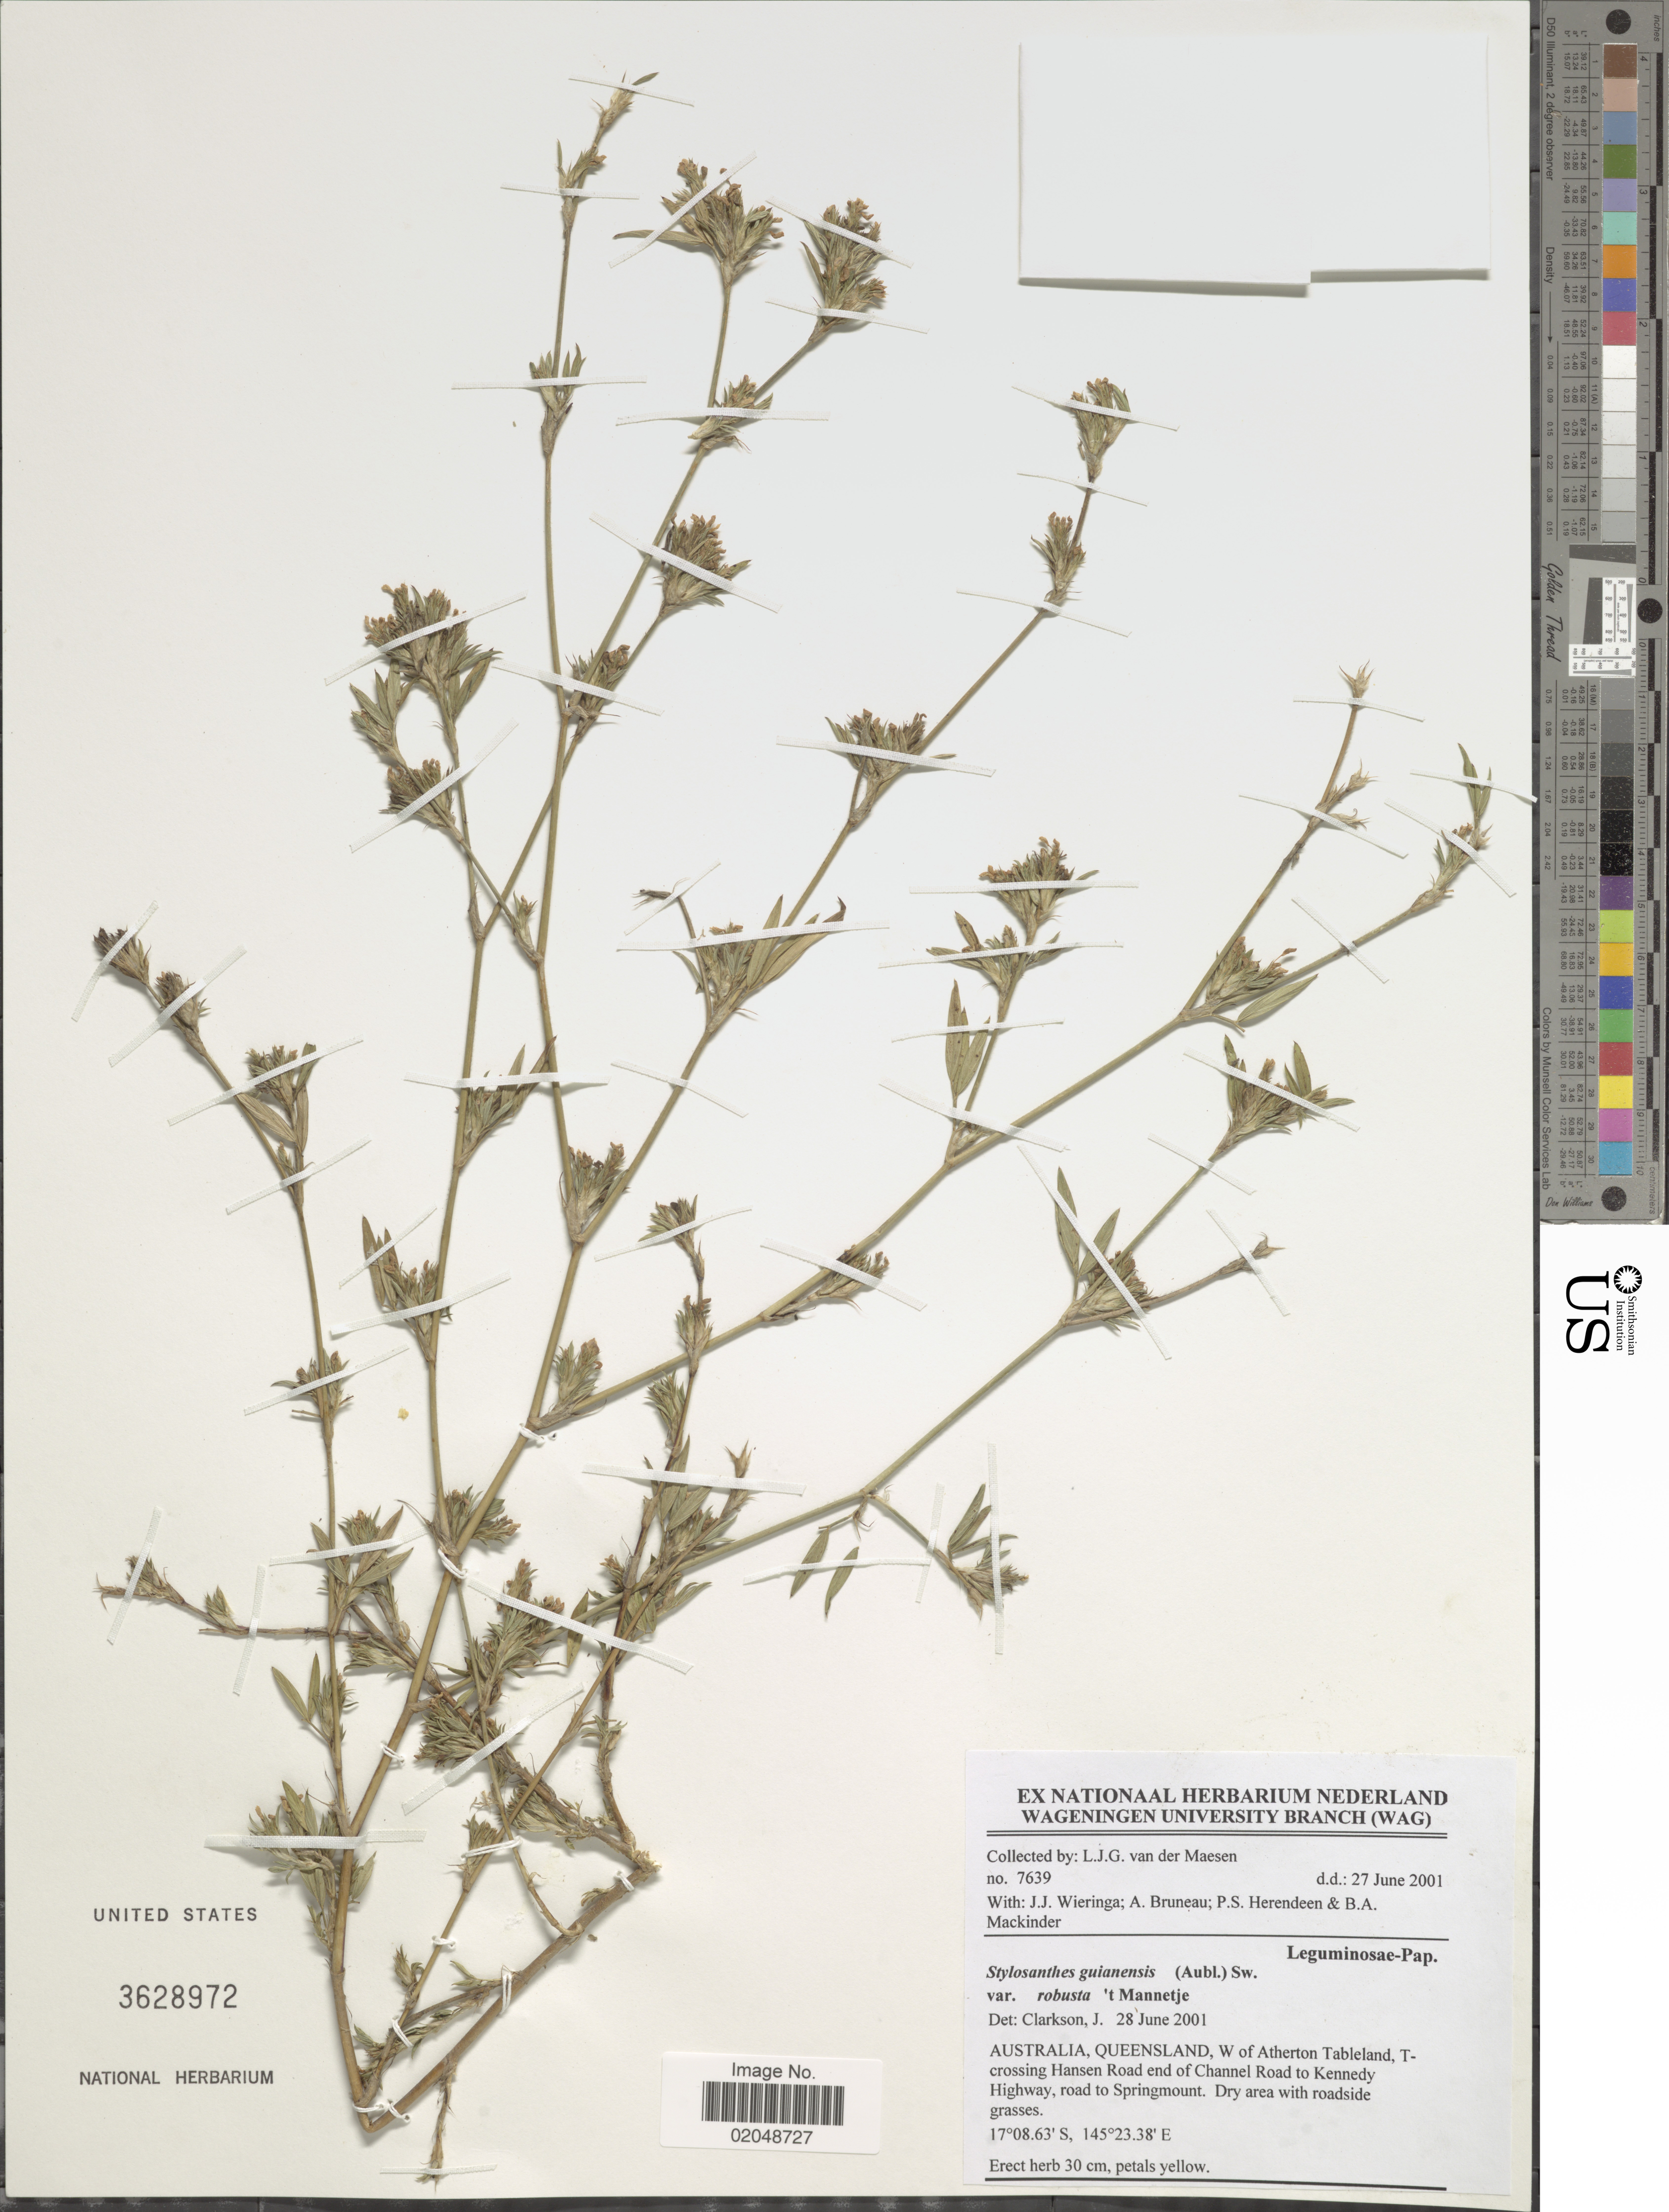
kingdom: Plantae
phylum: Tracheophyta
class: Magnoliopsida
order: Fabales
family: Fabaceae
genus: Stylosanthes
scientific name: Stylosanthes guianensis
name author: (Aubl.) Sw.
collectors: L. van der Maesen, J. Wieringa, A. Bruneau, P. S. Herendeen & B. Mackinder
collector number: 7639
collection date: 2001-06-27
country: Australia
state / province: Queensland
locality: W of Atherton Tableland, T crossing Hansen Road end of Channel Road to Kennedy Highway, road to Springmount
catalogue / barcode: US 3628972